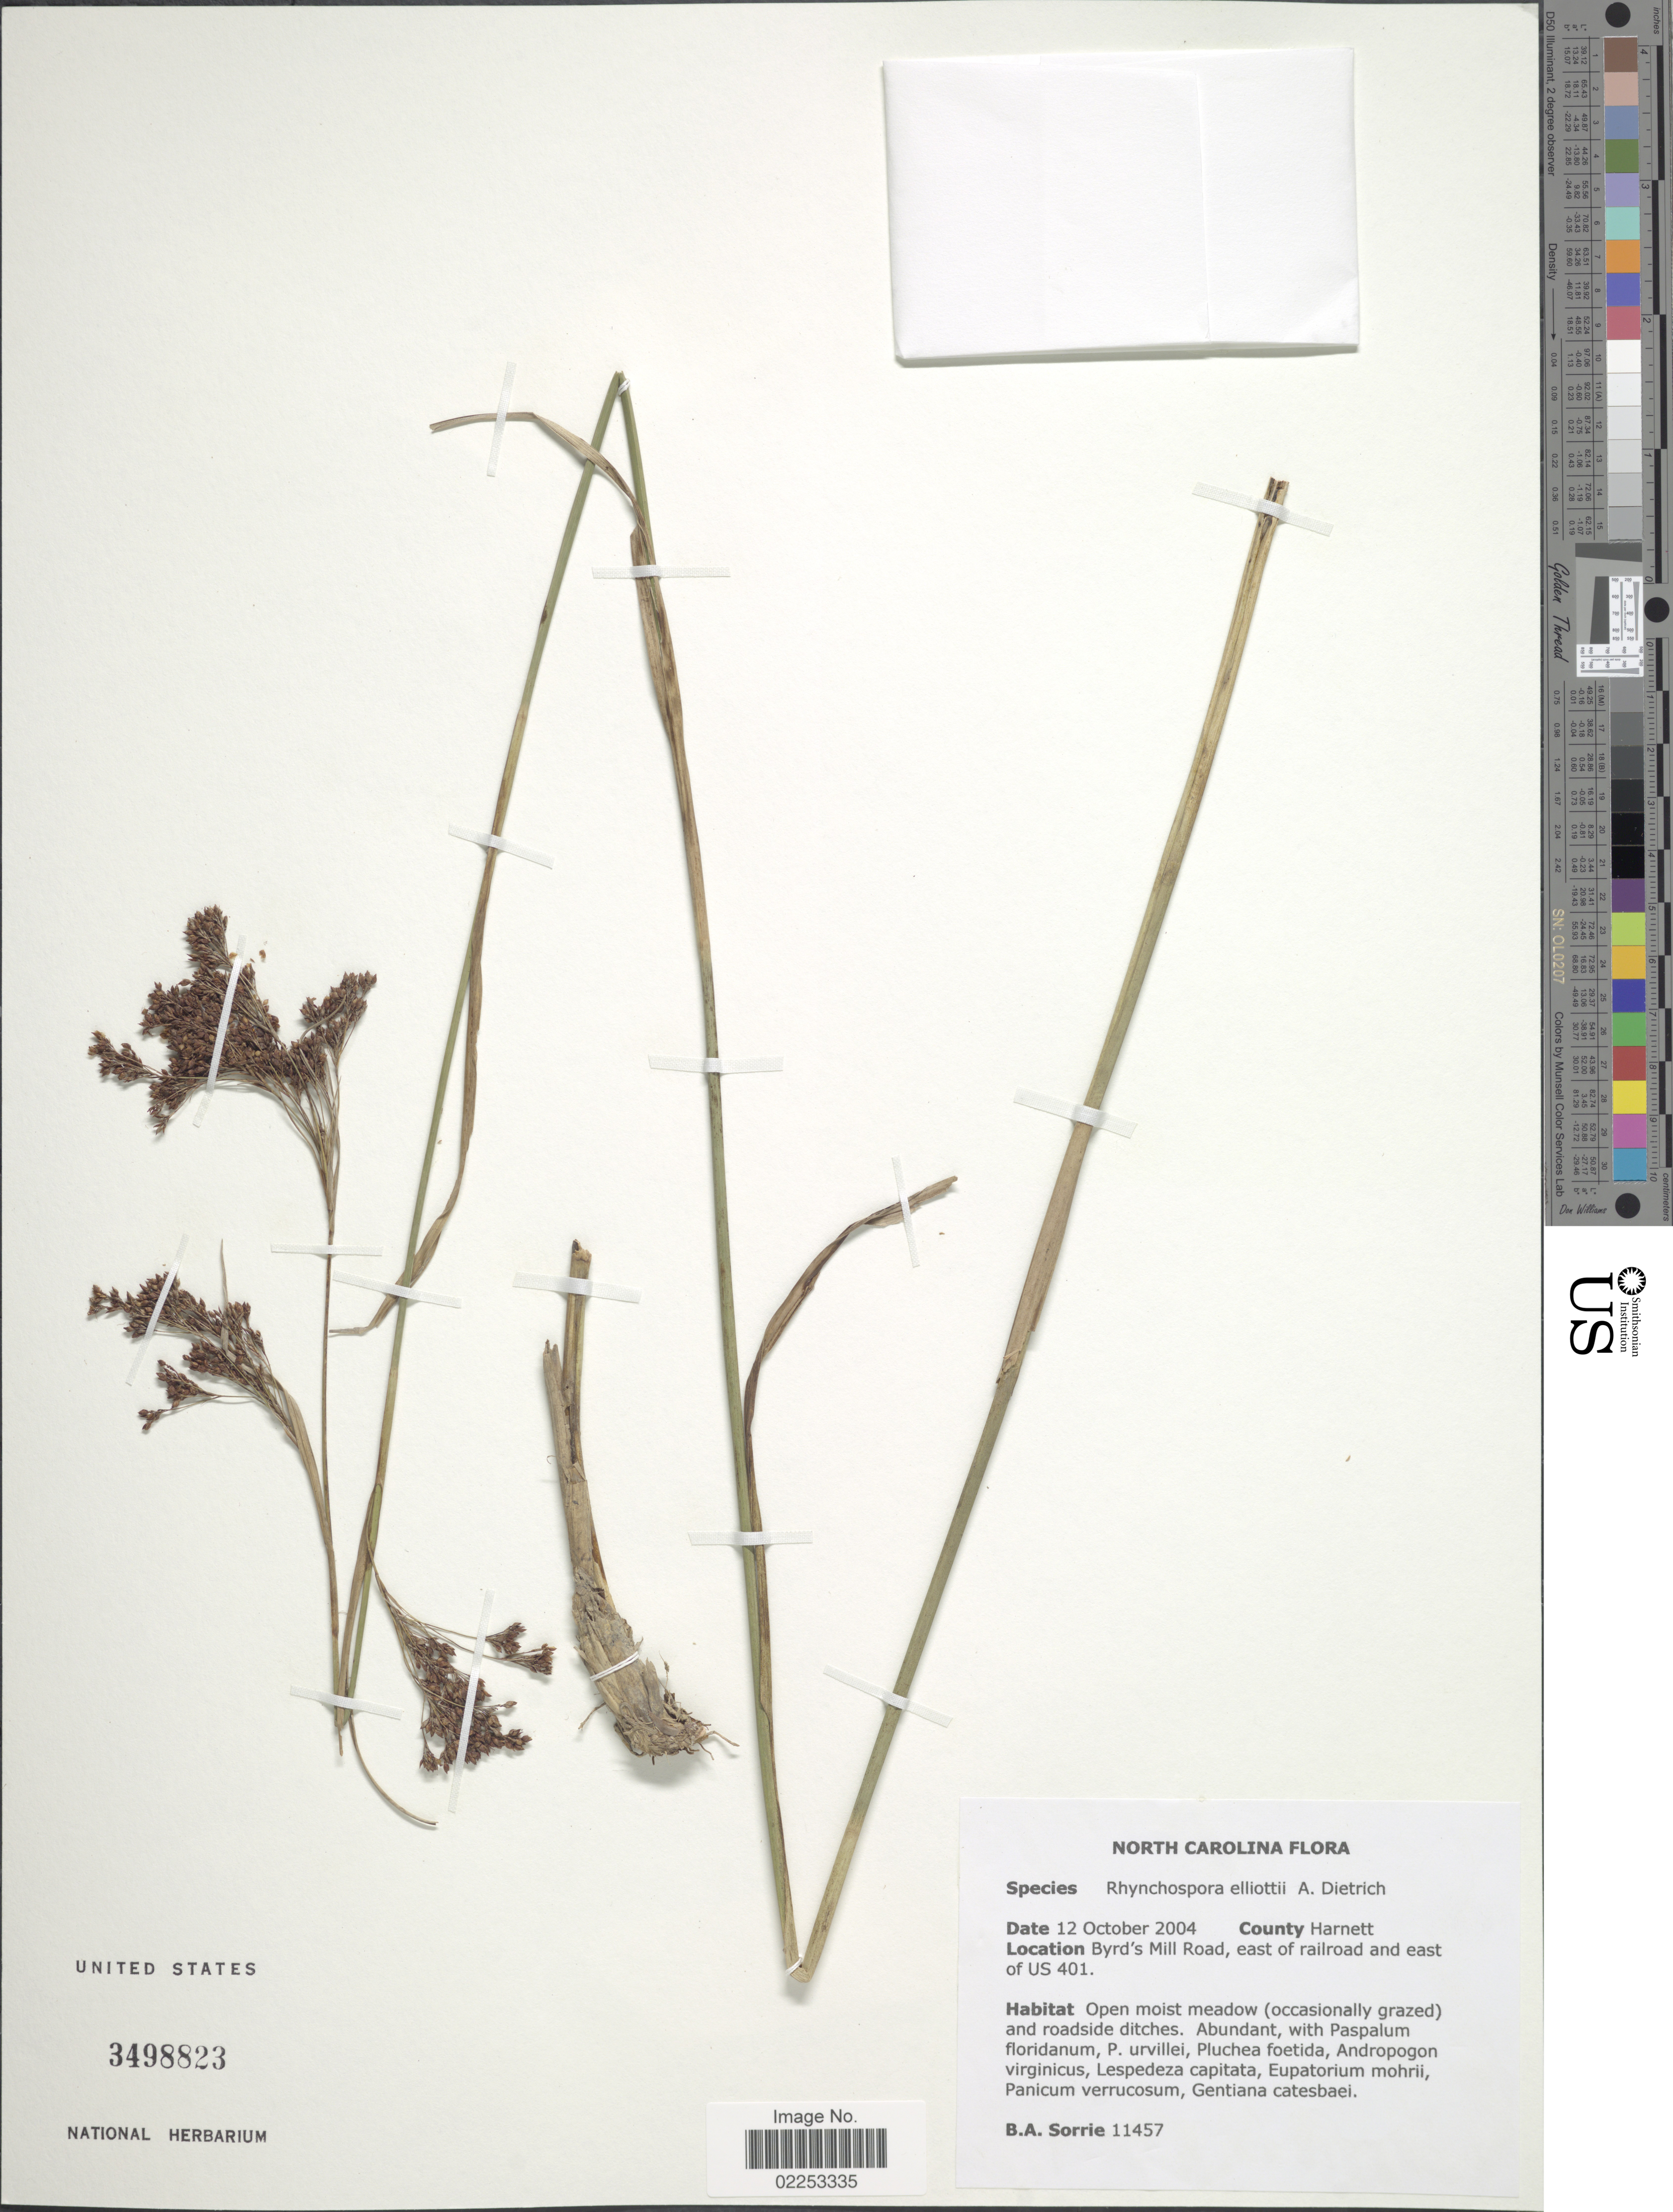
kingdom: Plantae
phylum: Tracheophyta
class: Liliopsida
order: Poales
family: Cyperaceae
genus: Rhynchospora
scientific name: Rhynchospora elliottii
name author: A. Dietr.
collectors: B. Sorrie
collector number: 11457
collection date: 2004-10-12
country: United States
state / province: North Carolina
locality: County Harnett, Byrd's Mill Road, east of railroad and east of US 401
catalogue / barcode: US 3498823